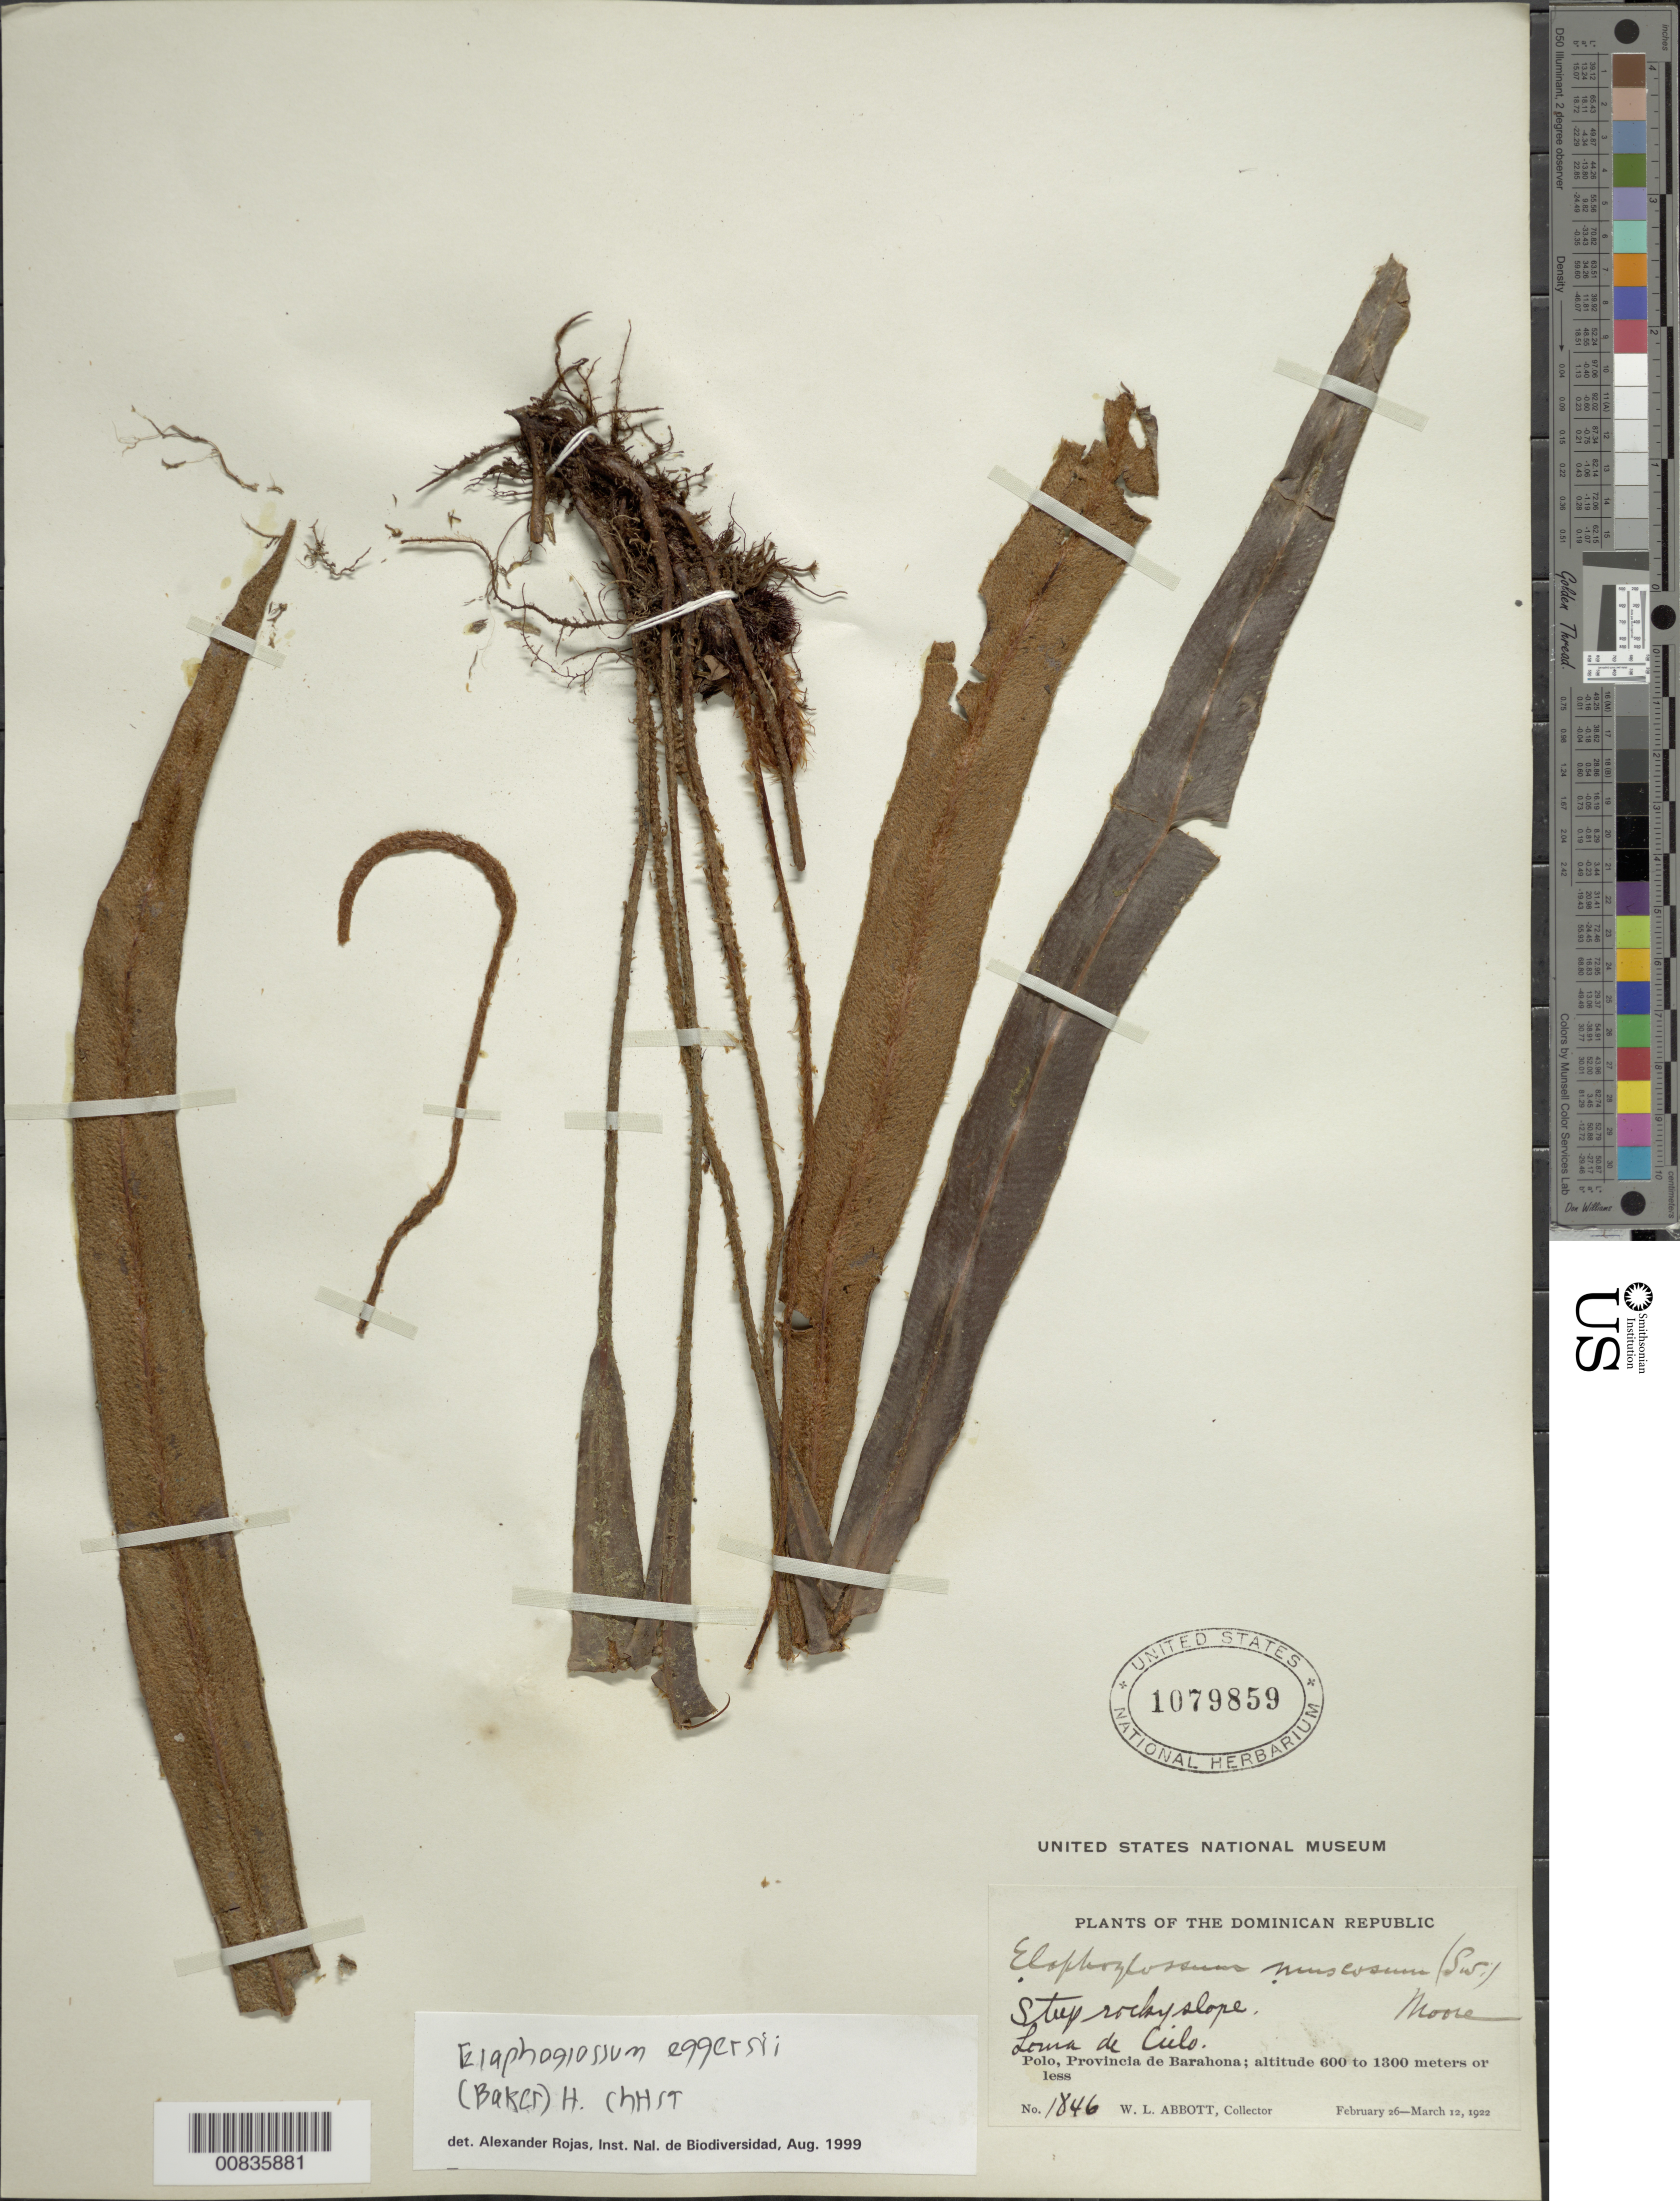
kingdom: Plantae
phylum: Tracheophyta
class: Polypodiopsida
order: Polypodiales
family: Dryopteridaceae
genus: Elaphoglossum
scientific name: Elaphoglossum eggersii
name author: (Baker) Christ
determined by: Rojas, A.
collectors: W. L. Abbott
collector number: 1846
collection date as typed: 26 Feb 1922 to 12 Mar 1922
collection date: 1922-02-26/1922-03-12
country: Dominican Republic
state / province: Barahona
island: Hispaniola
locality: Polo, Loma de Cielo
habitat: Steep rocky slope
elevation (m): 600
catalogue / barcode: US 1079859